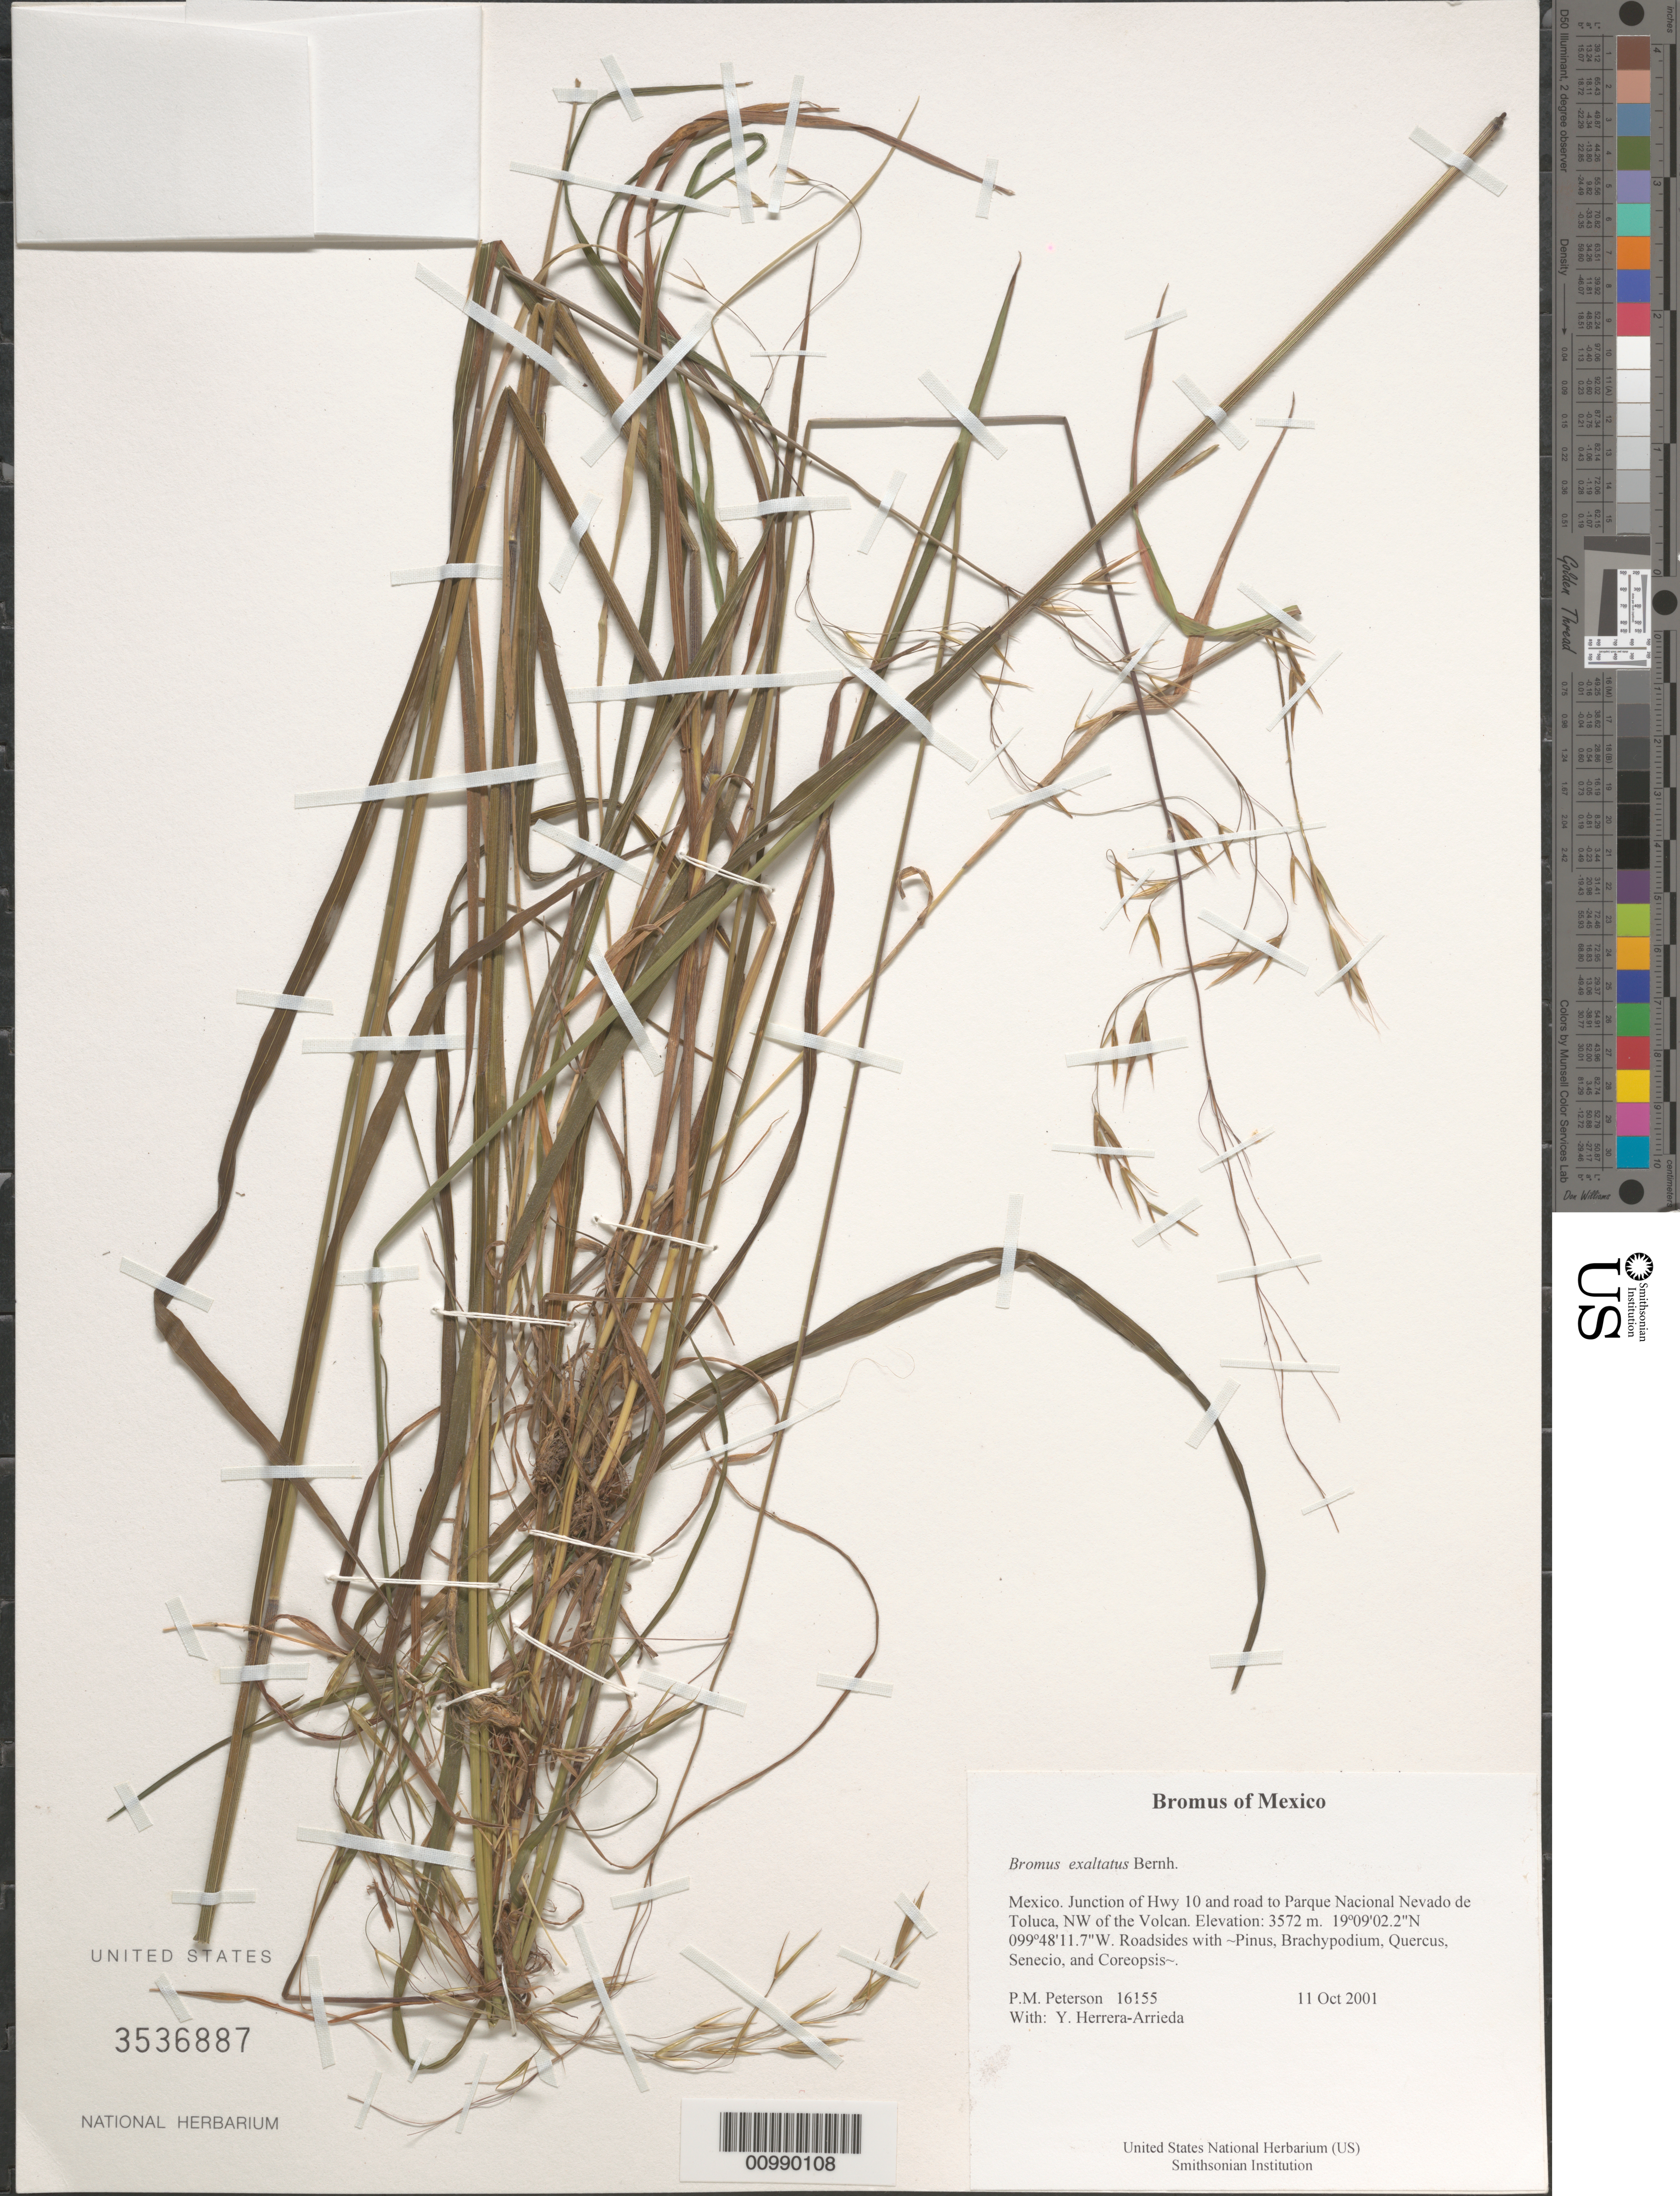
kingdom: Plantae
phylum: Tracheophyta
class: Liliopsida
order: Poales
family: Poaceae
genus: Bromus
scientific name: Bromus exaltatus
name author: Bernhardi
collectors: P. M. Peterson & Y. Herrera Arrieta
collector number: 16155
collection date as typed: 11 Oct 2001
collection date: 2001-10-11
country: Mexico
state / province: México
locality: Junction of Hwy 10 and road to Parque Nacional Nevado de Toluca, NW of the Volcan.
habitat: Roadsides with ~Pinus, Brachypodium, Quercus, Senecio, and Coreopsis~.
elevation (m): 3572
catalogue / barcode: US 3536887